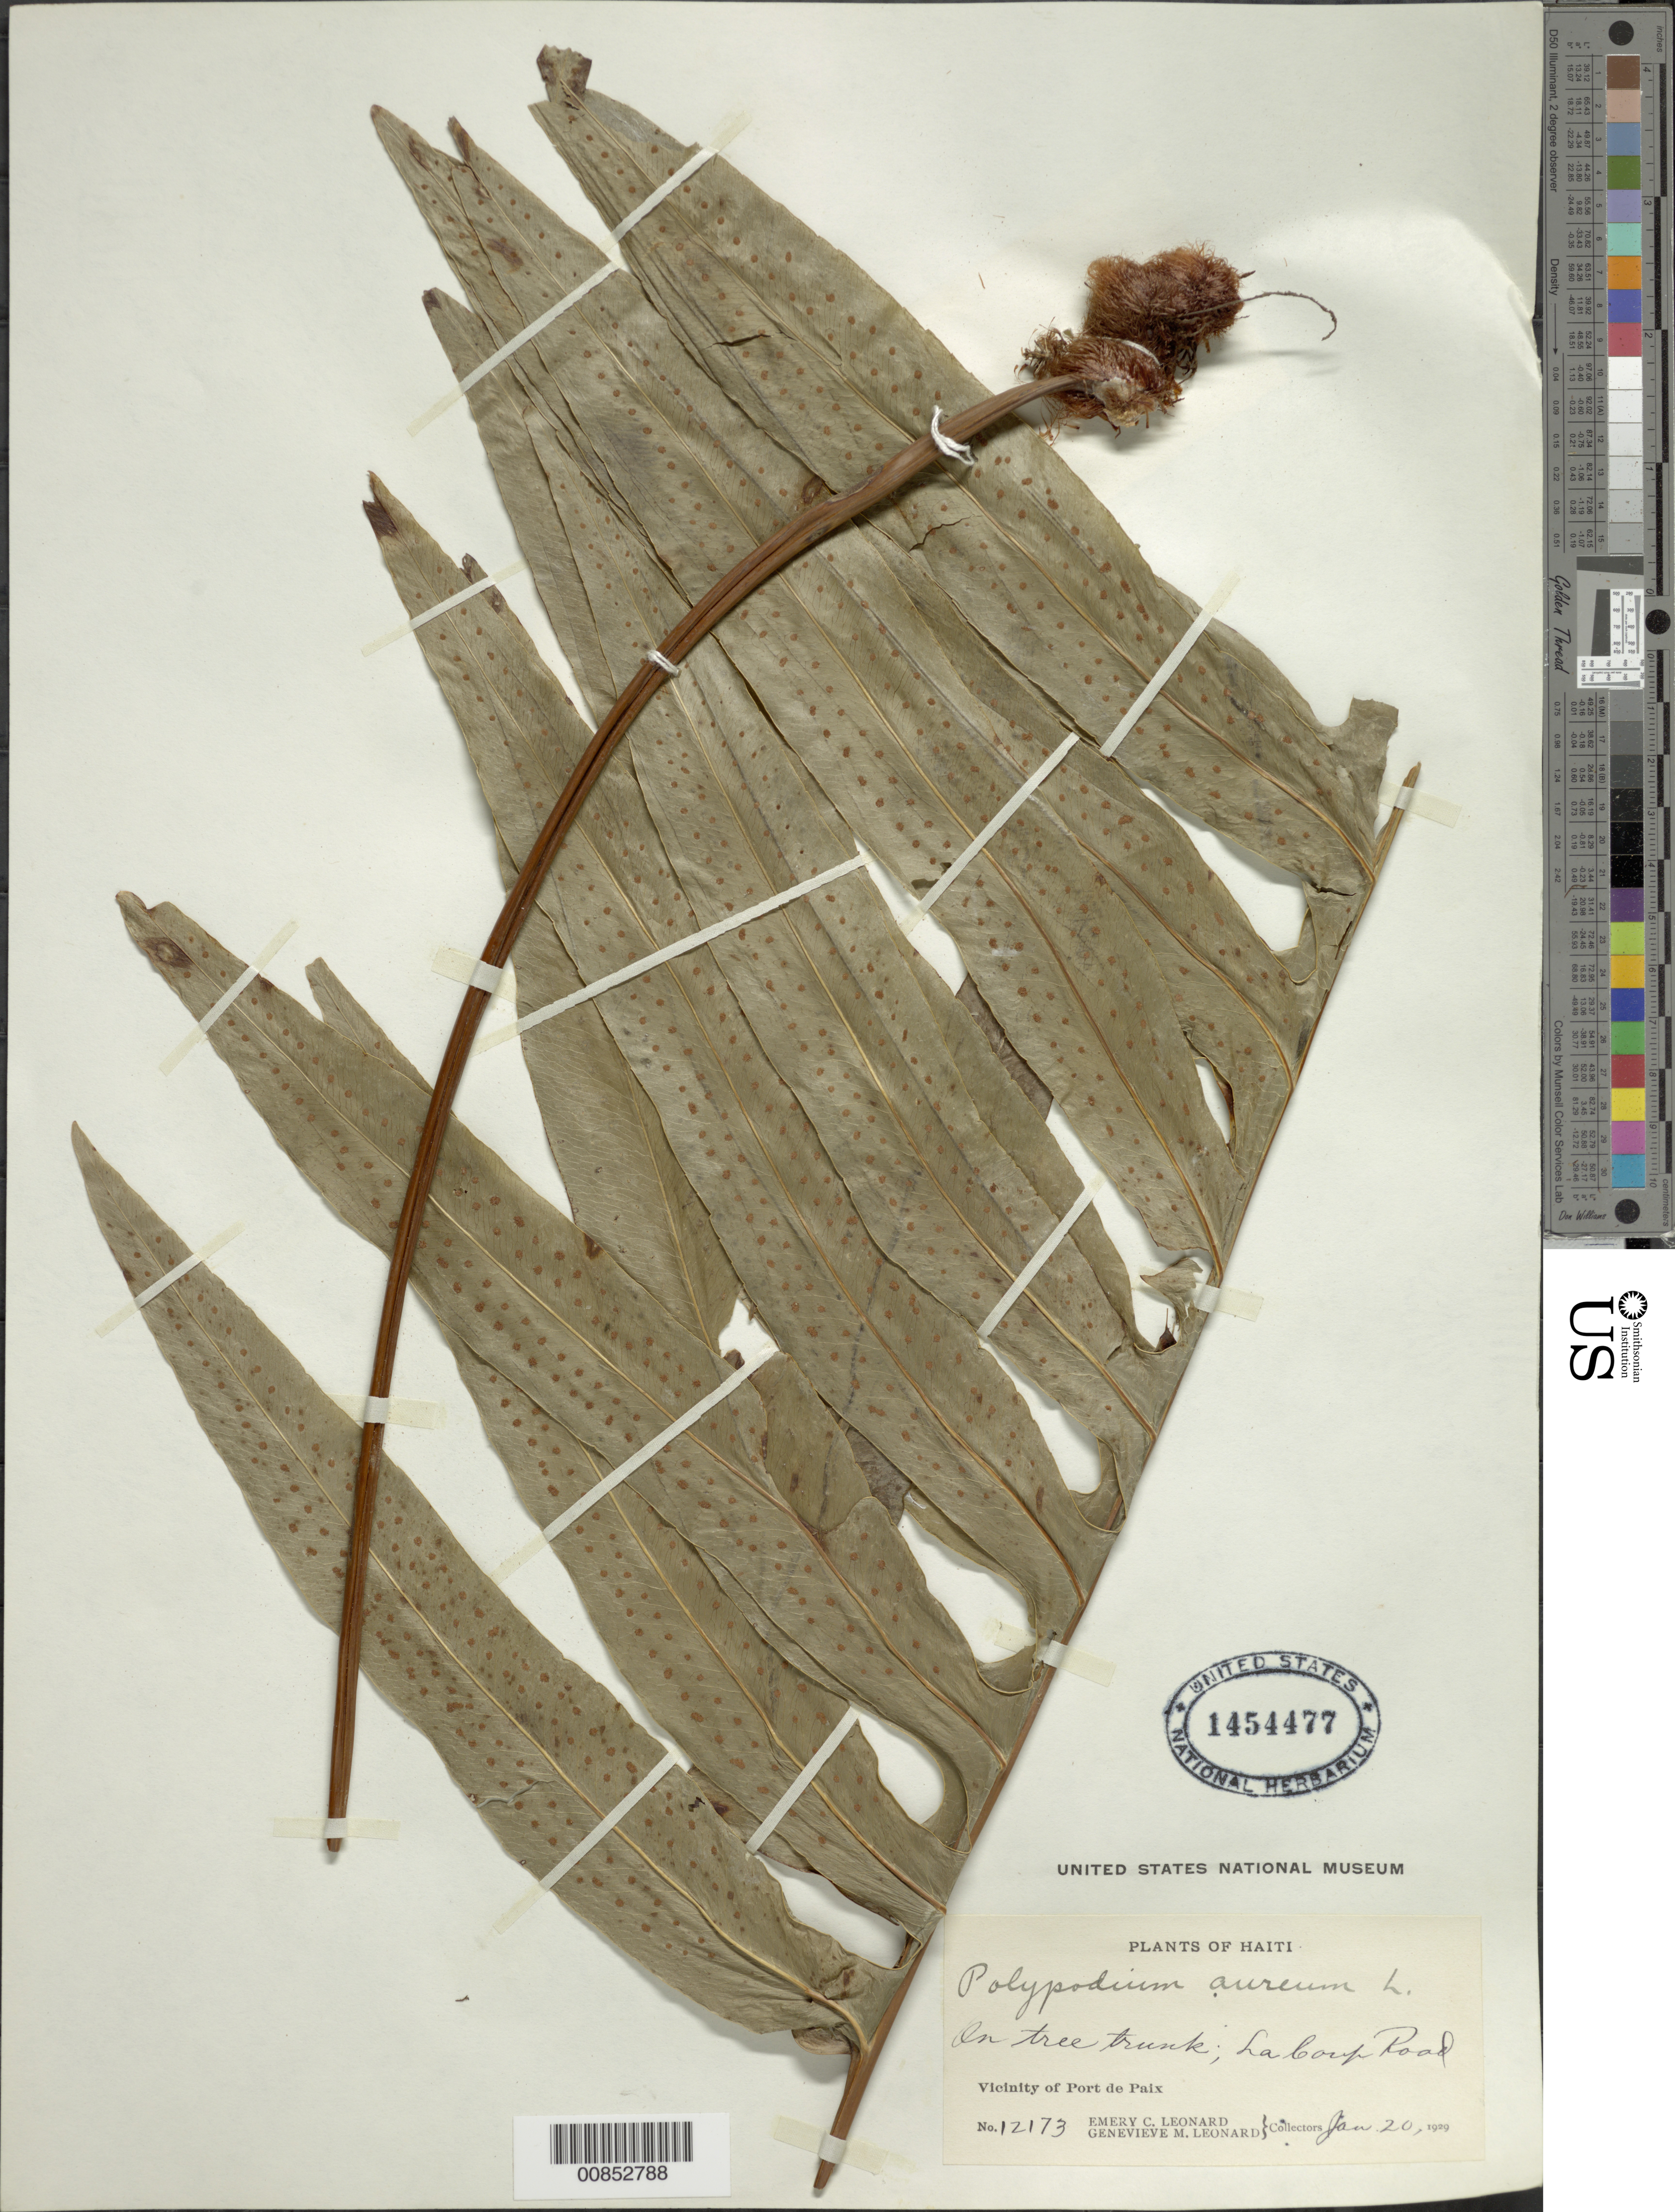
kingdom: Plantae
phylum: Tracheophyta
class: Polypodiopsida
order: Polypodiales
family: Polypodiaceae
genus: Phlebodium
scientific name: Phlebodium aureum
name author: (L.) J. Sm.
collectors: E. C. Leonard & G. M. Leonard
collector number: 12173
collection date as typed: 20 Jan 1929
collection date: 1929-01-20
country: Haiti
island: Hispaniola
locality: Port de Paix, La Coup Road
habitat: Tree trunk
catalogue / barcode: US 1454477